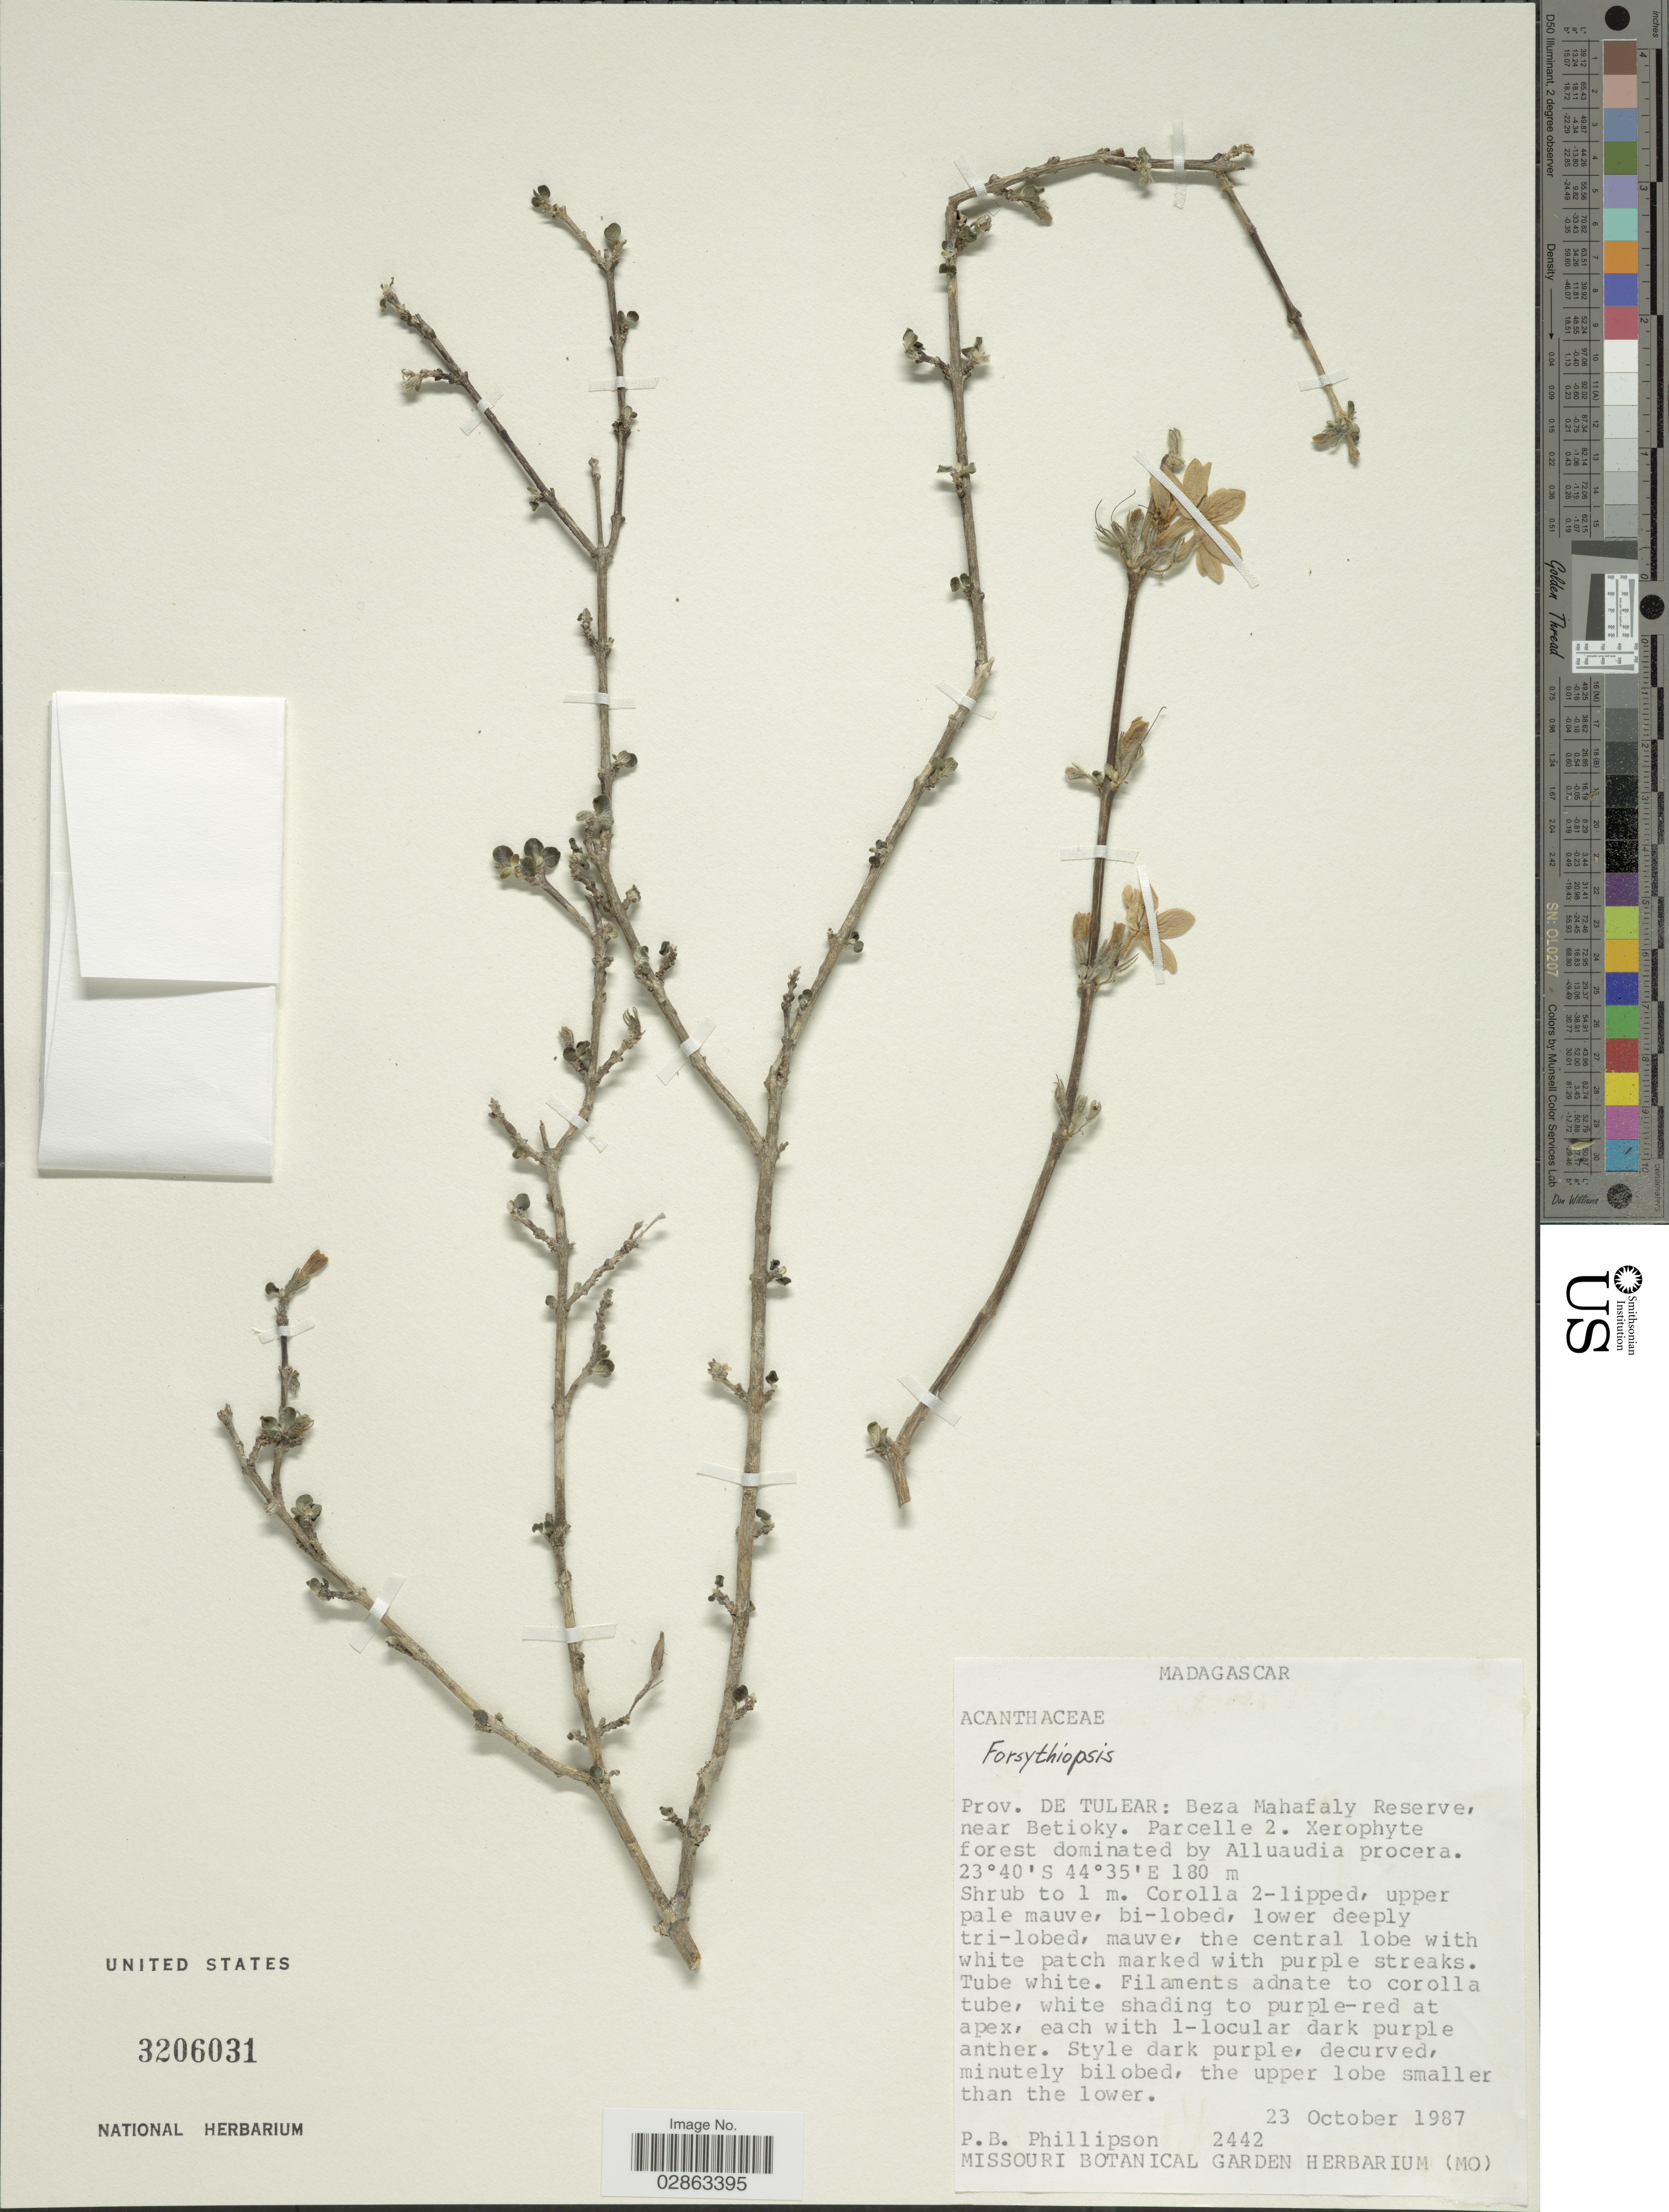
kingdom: Plantae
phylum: Tracheophyta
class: Magnoliopsida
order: Lamiales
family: Acanthaceae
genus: Forsythiopsis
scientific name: Forsythiopsis sp.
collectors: P. B. Phillipson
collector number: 2442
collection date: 1987-10-23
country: Madagascar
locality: Prov. de Tulear: Beza Mahafaly Reserve, near Betioky. Parcelle 2.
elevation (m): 180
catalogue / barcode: US 3206031